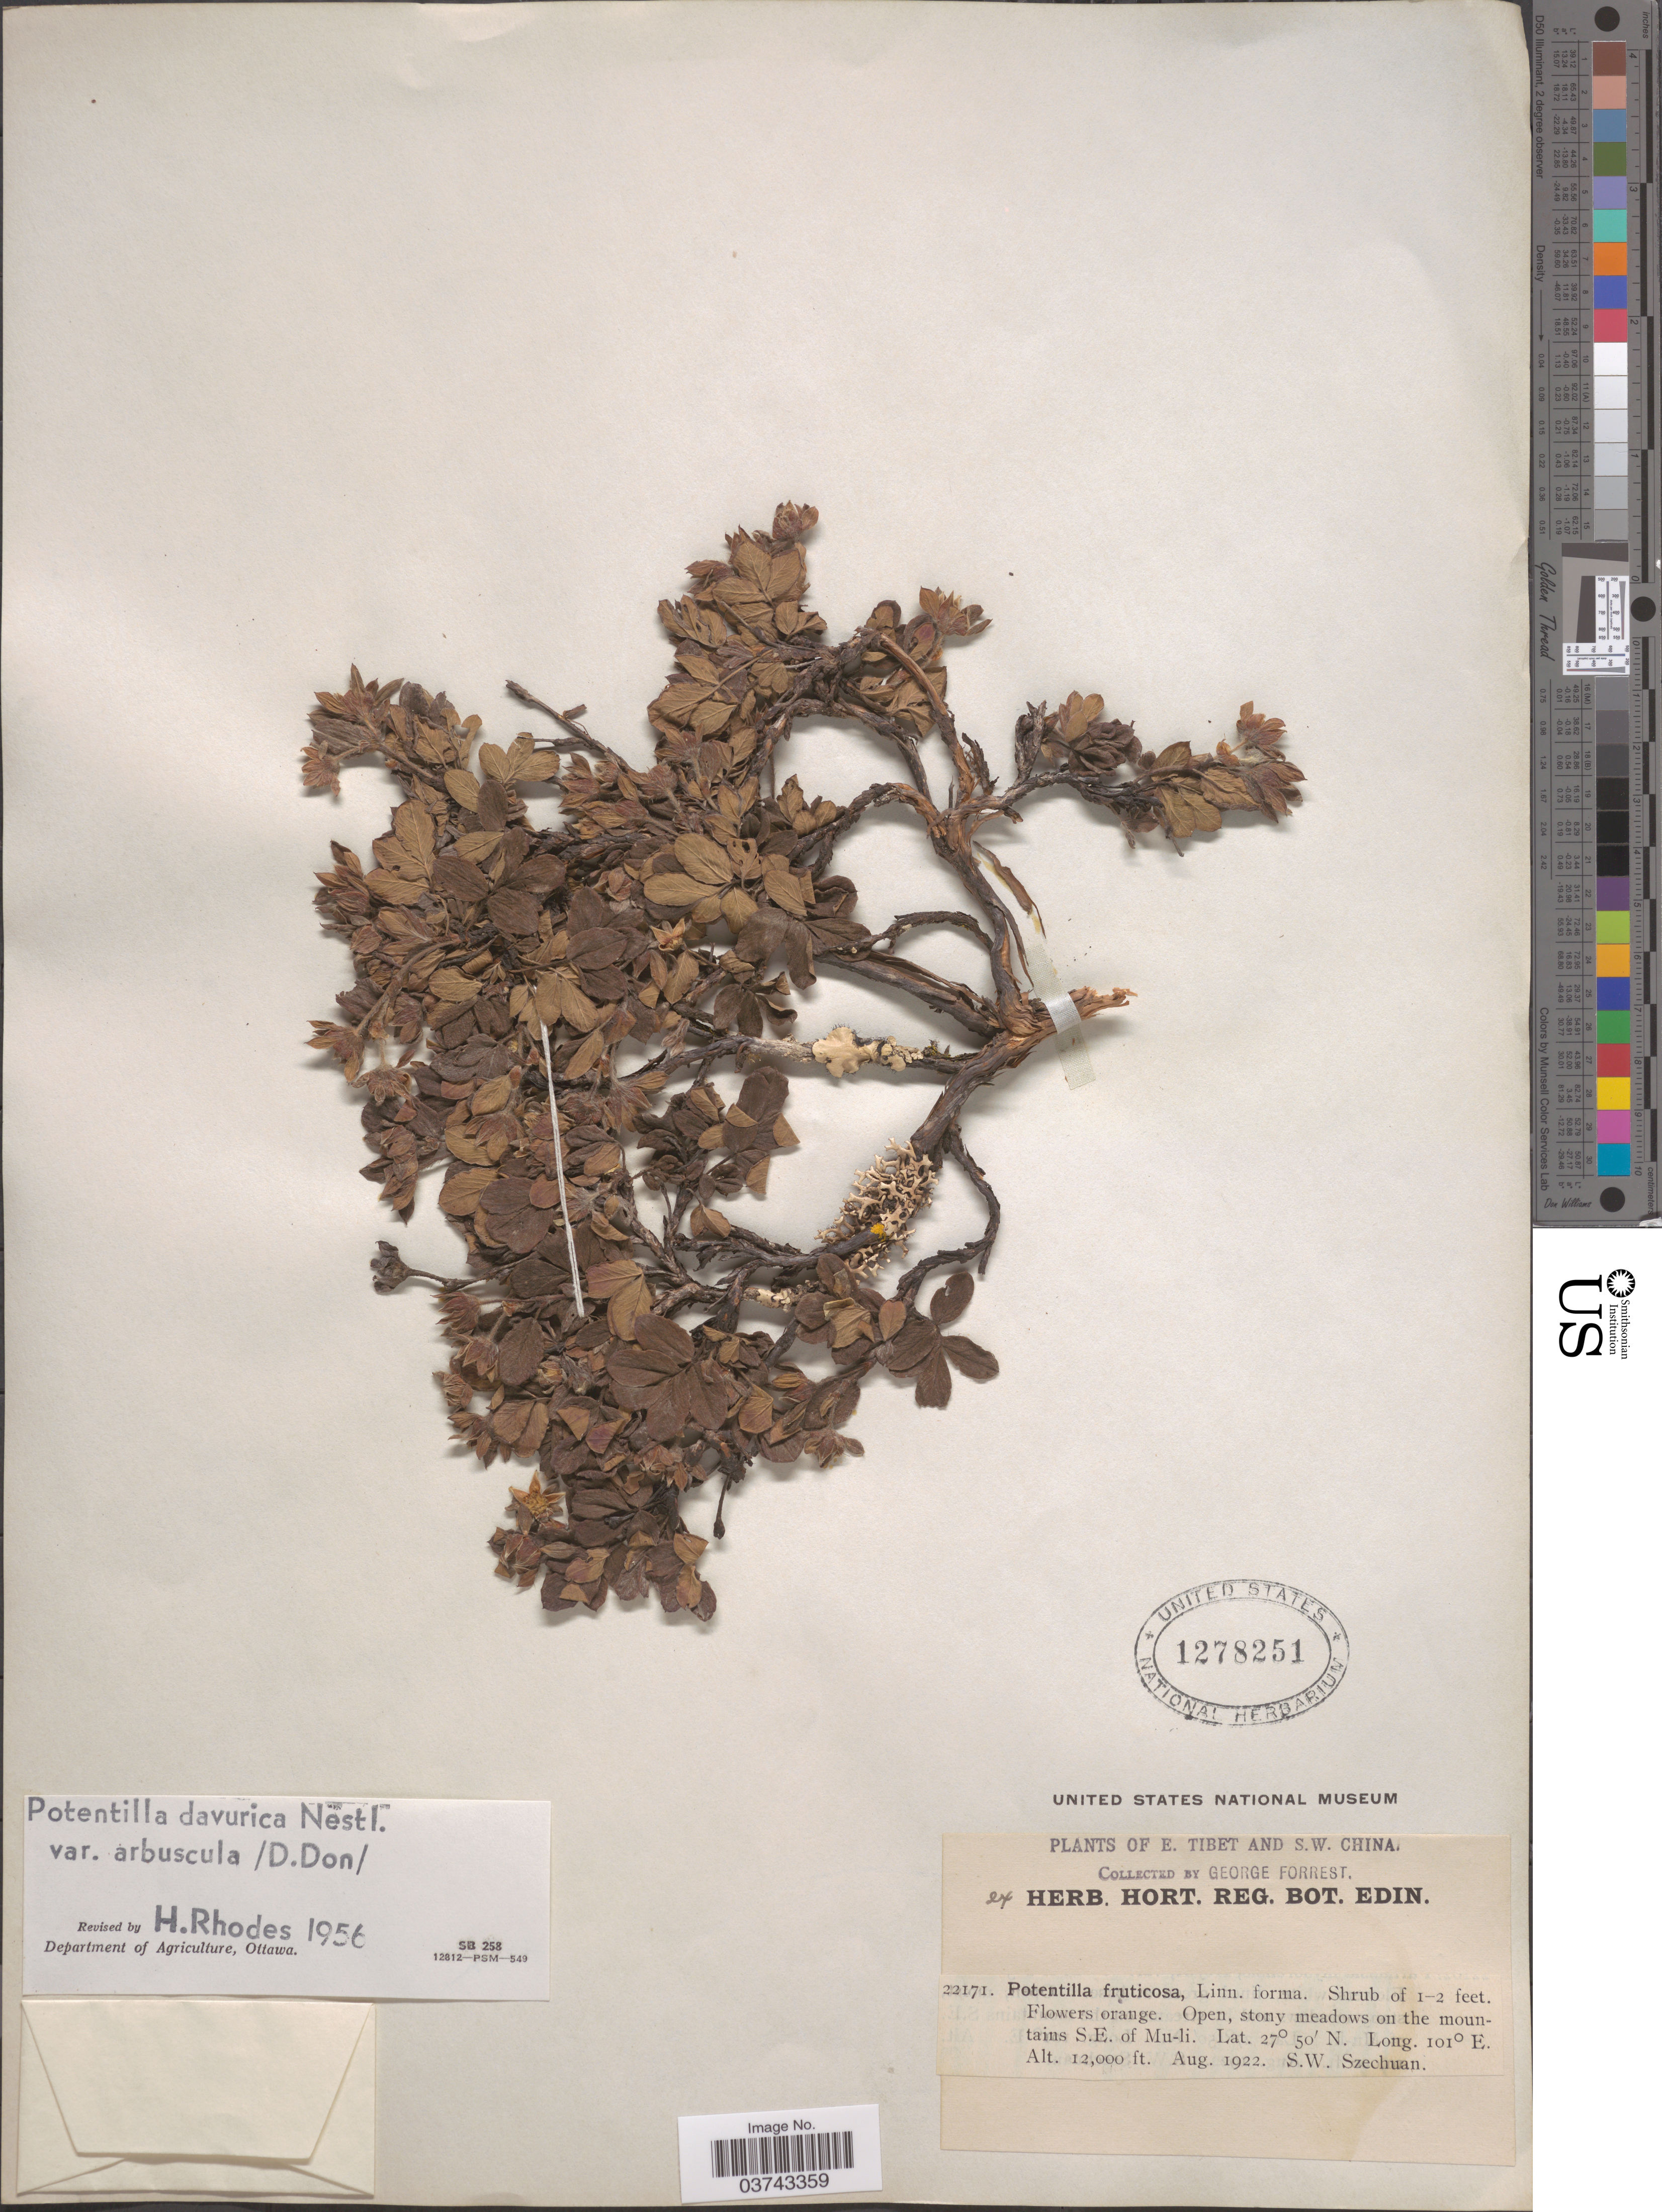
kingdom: Plantae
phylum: Tracheophyta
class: Magnoliopsida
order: Rosales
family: Rosaceae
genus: Dasiphora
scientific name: Dasiphora arbuscula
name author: (D. Don) Soják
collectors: G. Forrest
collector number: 22171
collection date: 1922-08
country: China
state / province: Sichuan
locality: S. W. China. S. W. Szechuan.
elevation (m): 3658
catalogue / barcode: US 1278251